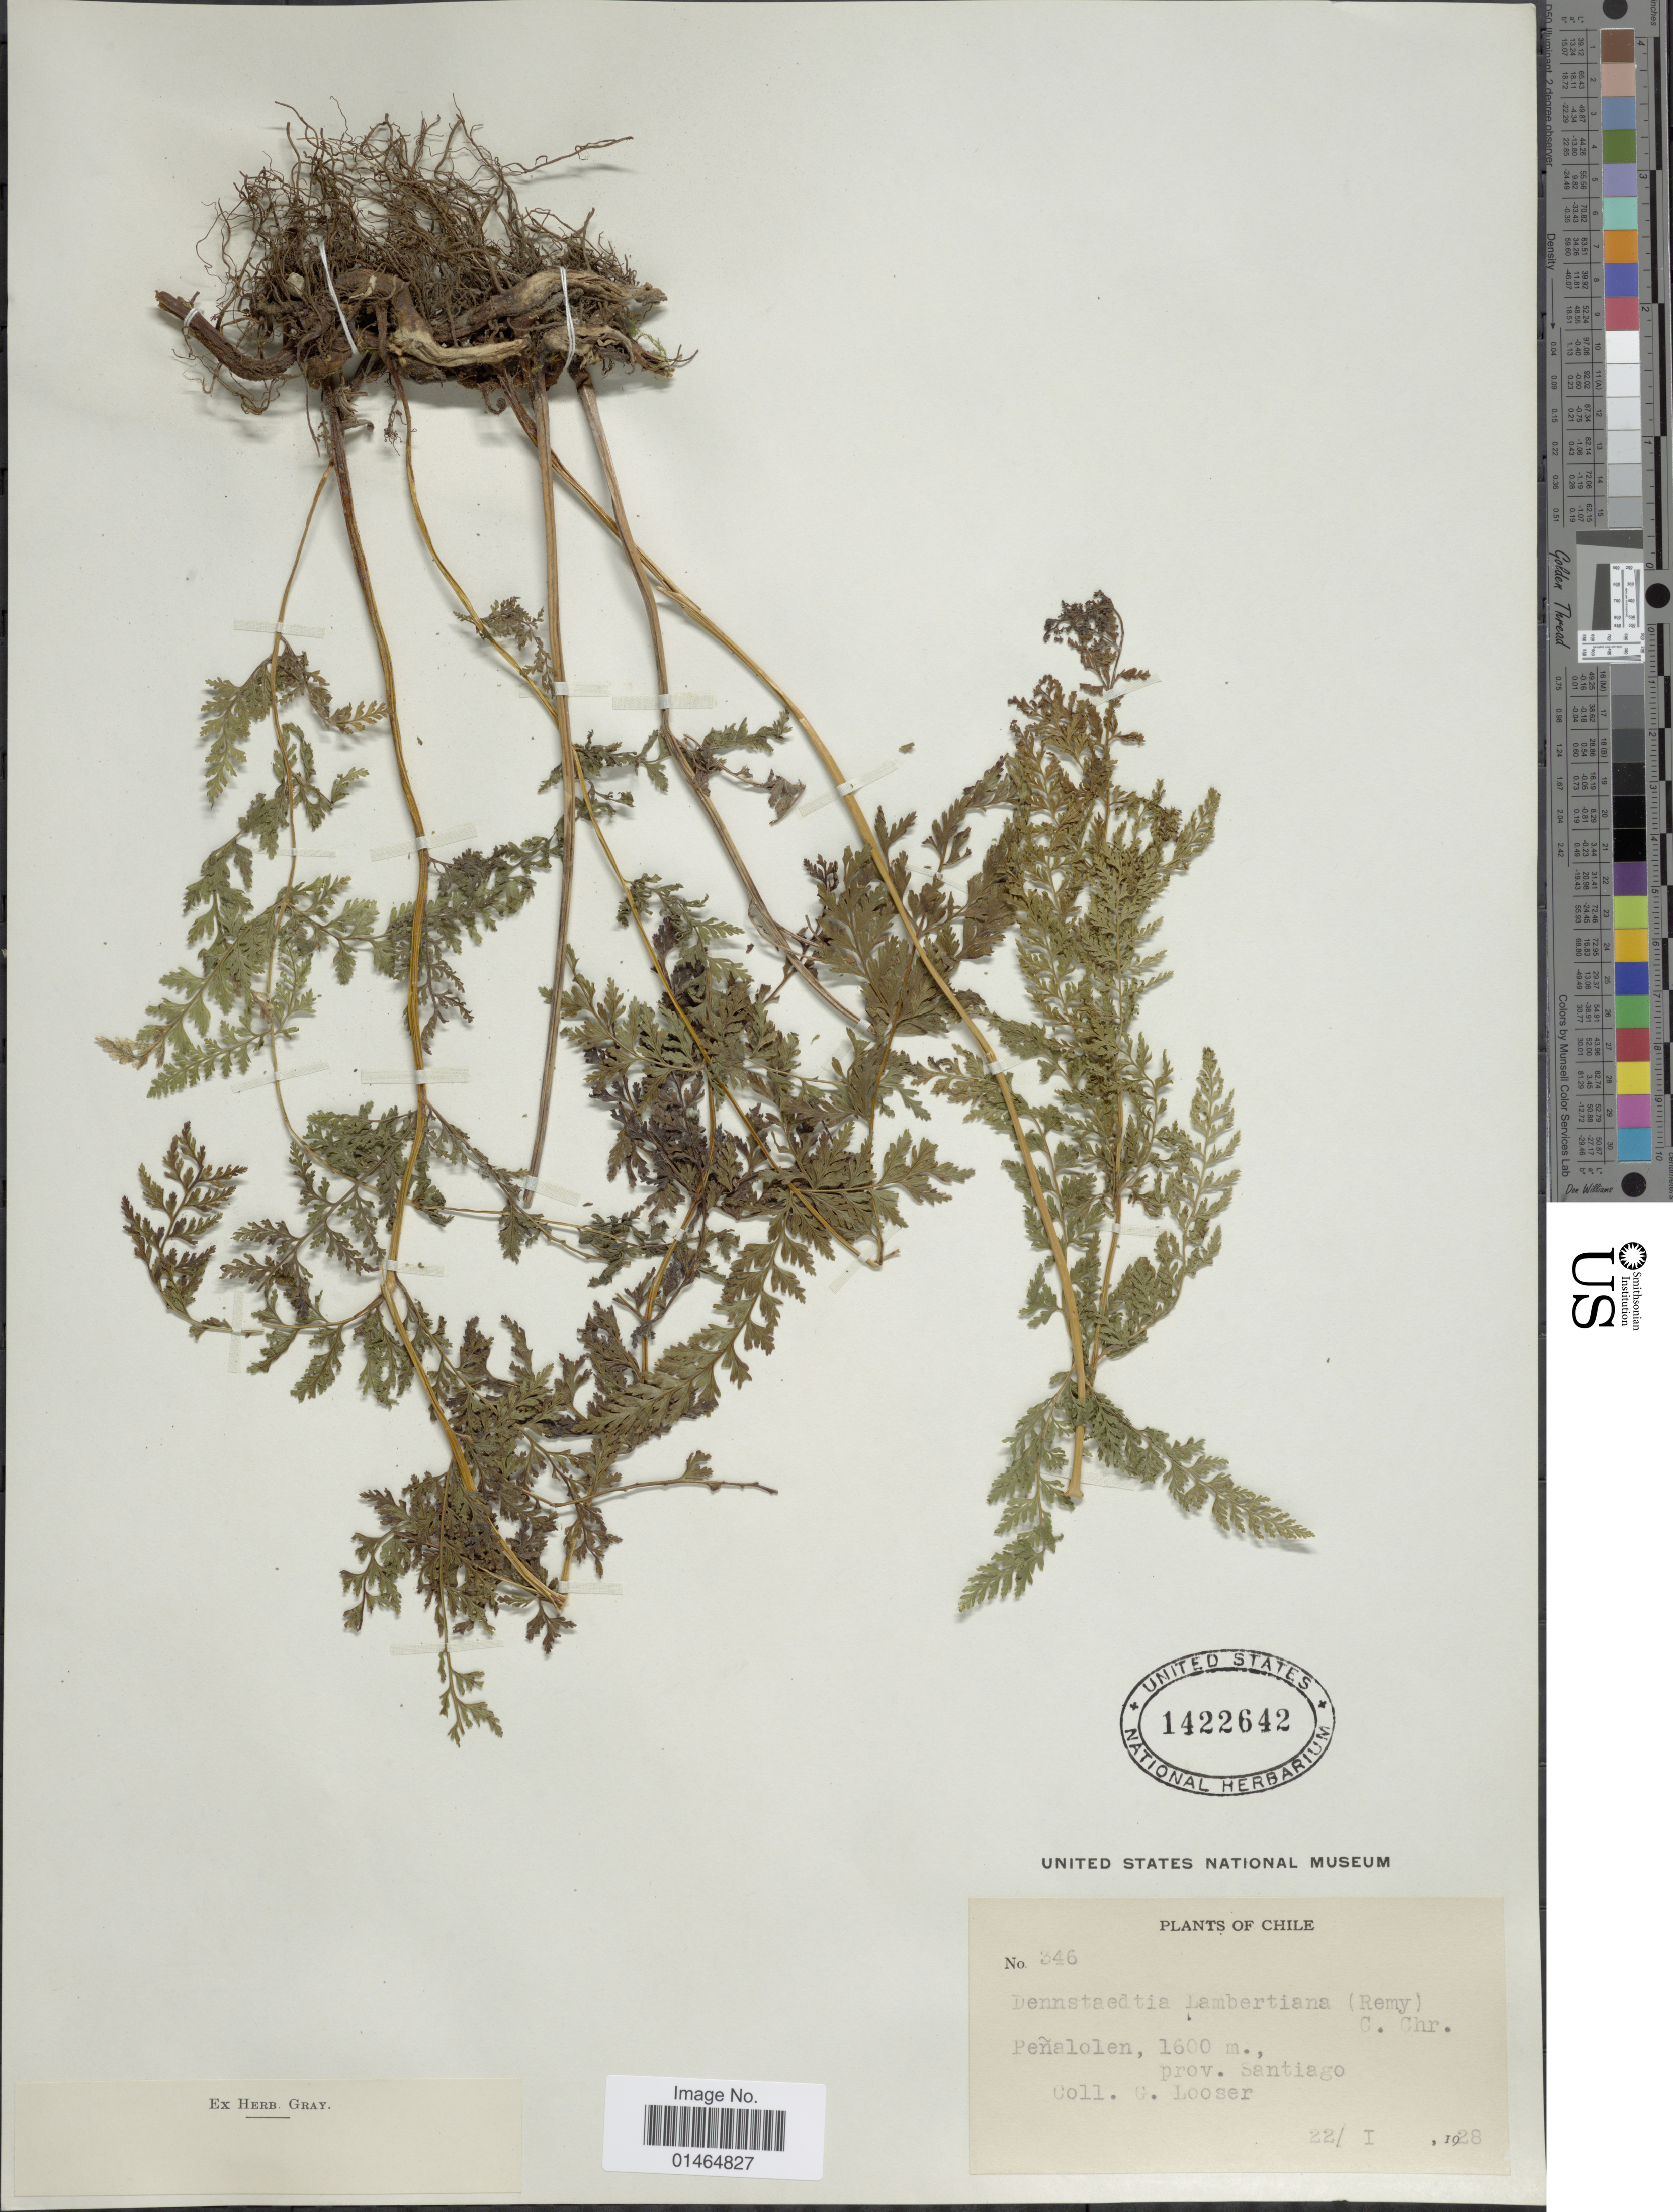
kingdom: Plantae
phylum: Tracheophyta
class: Polypodiopsida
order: Polypodiales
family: Dennstaedtiaceae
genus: Dennstaedtia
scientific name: Dennstaedtia glauca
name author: (Cav.) C. Chr.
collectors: G. Looser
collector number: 346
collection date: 1928-01-22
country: Chile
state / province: Región Metropolitana (RM)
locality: Peñalolen, prov. Santiago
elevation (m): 1600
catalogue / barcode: US 1422642